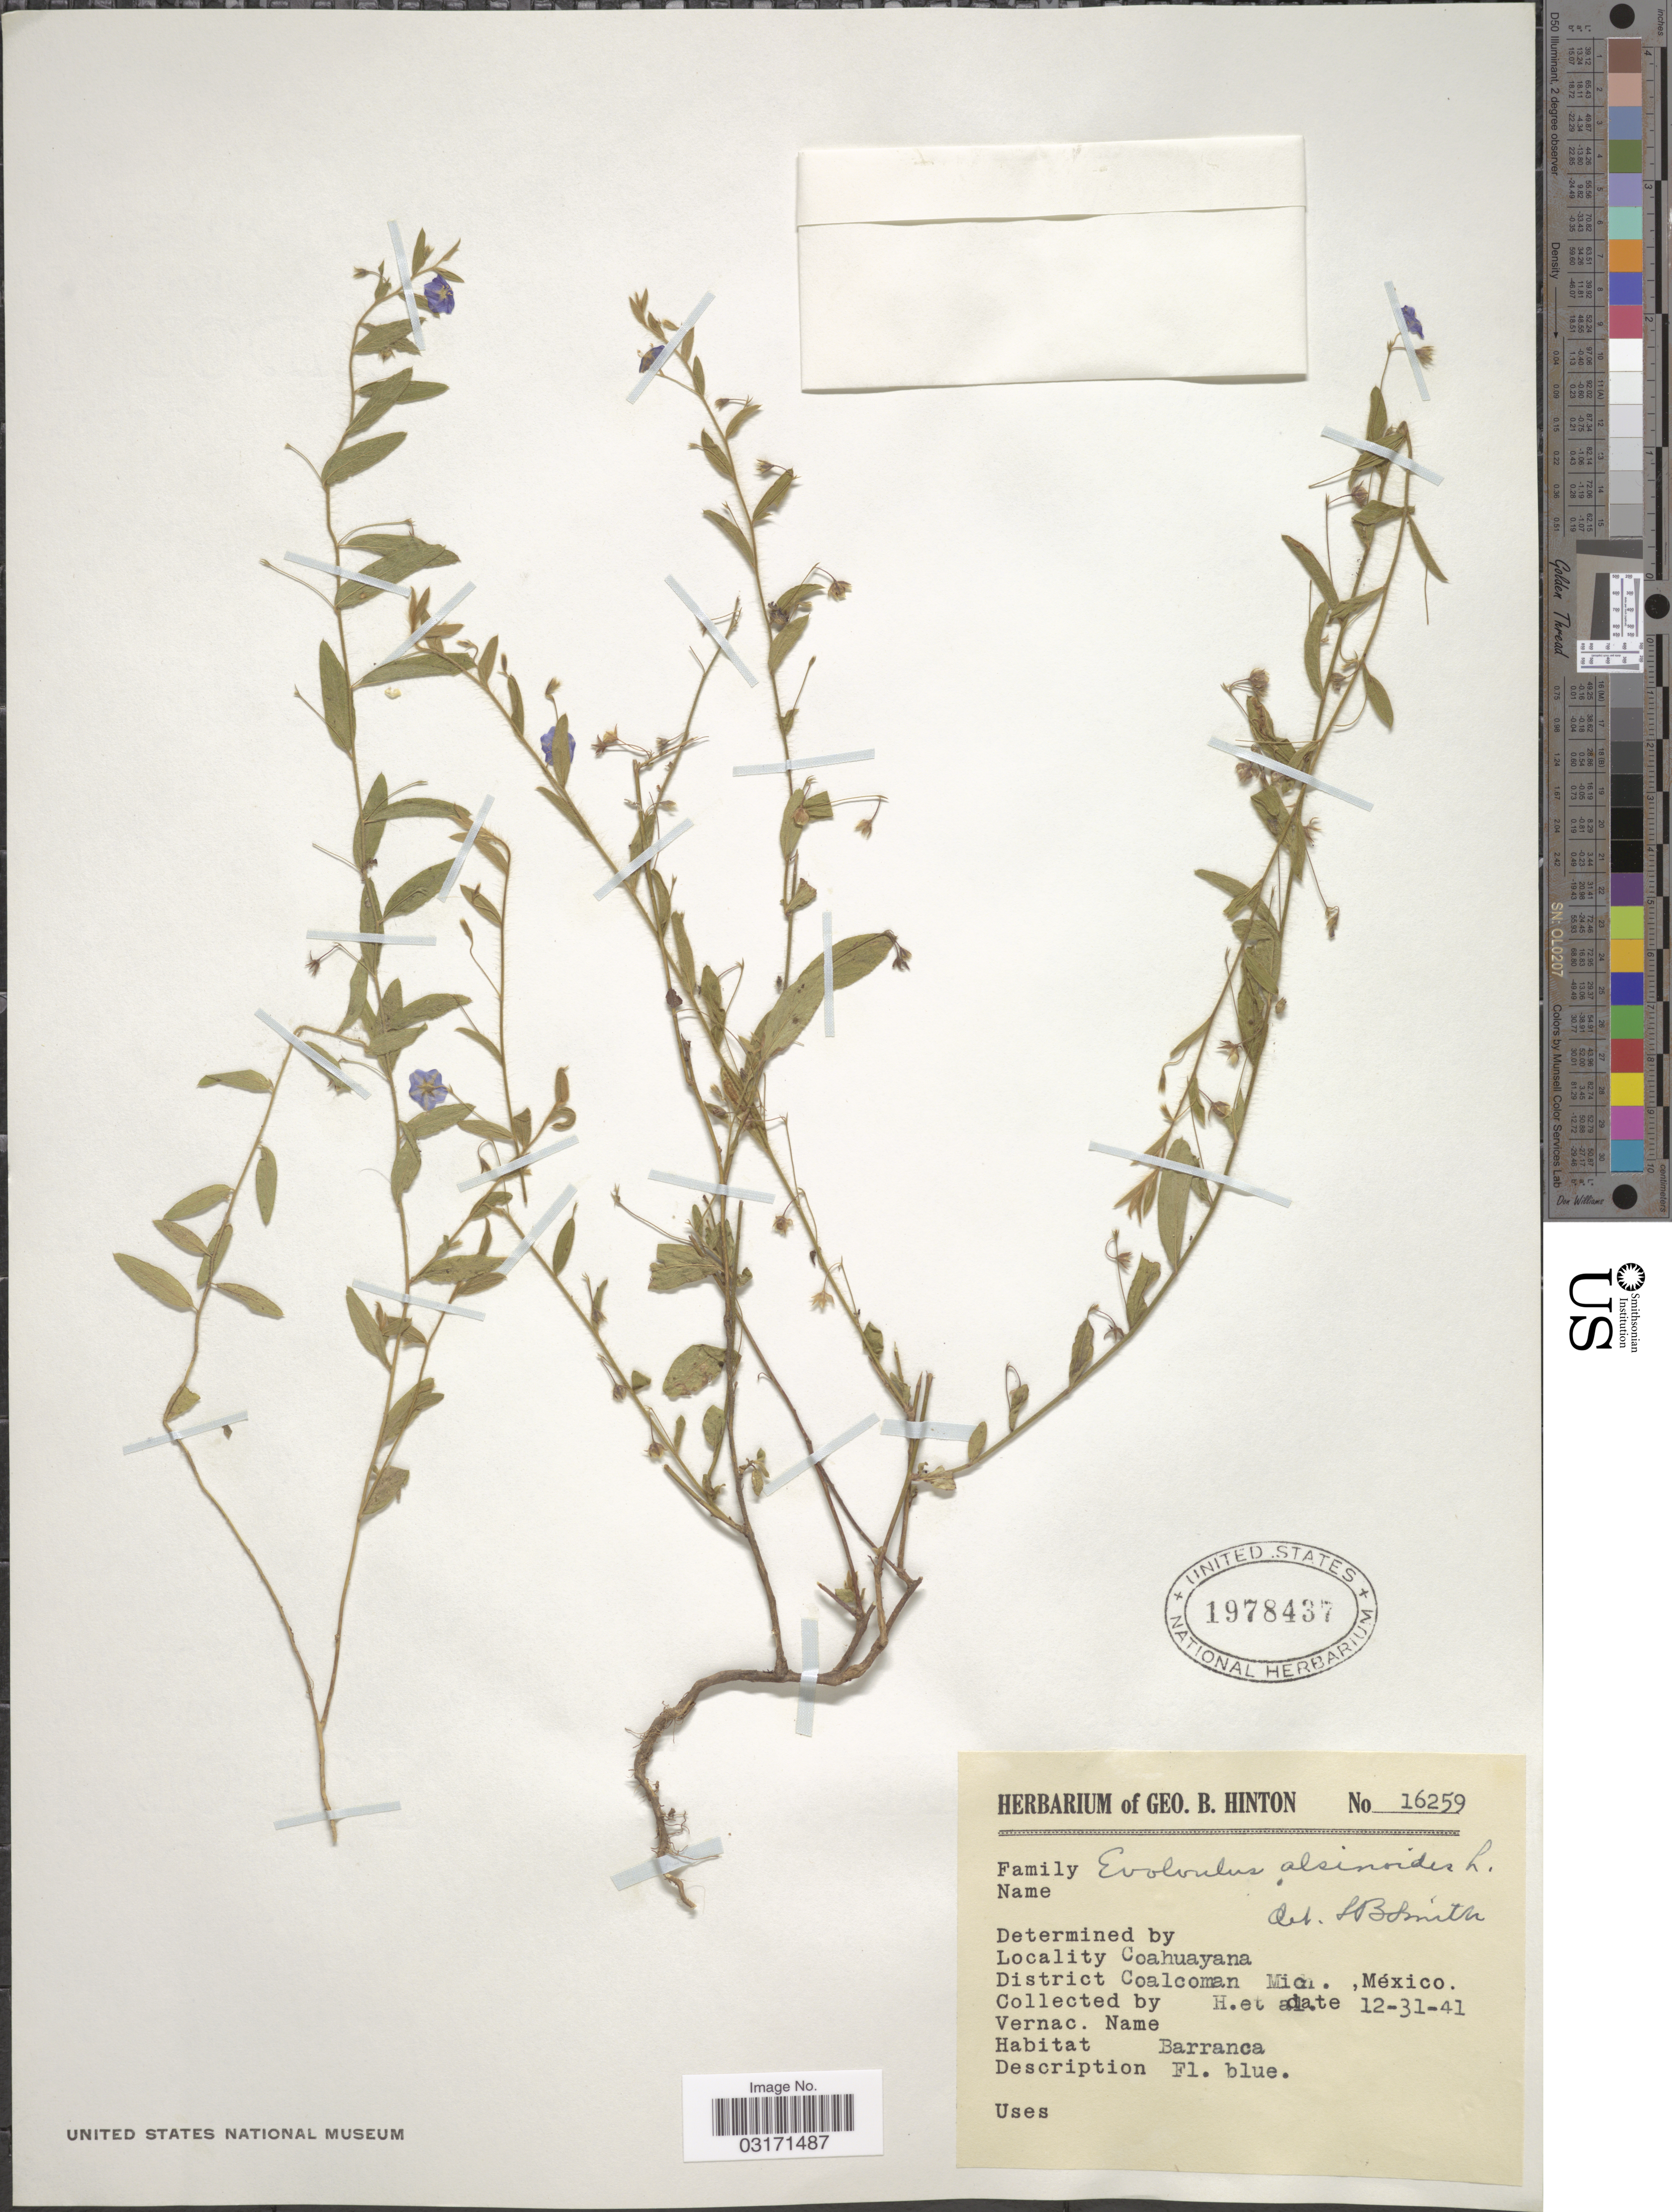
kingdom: Plantae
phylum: Tracheophyta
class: Magnoliopsida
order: Solanales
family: Convolvulaceae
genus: Evolvulus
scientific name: Evolvulus alsinoides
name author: (L.) L.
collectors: G. B. Hinton & et al.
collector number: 16259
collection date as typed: Transcribed d/m/y: 31/12/41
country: Mexico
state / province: Michoacán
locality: Coahuayana, District Coalcoman, Mich., México.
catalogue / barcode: US 1978437